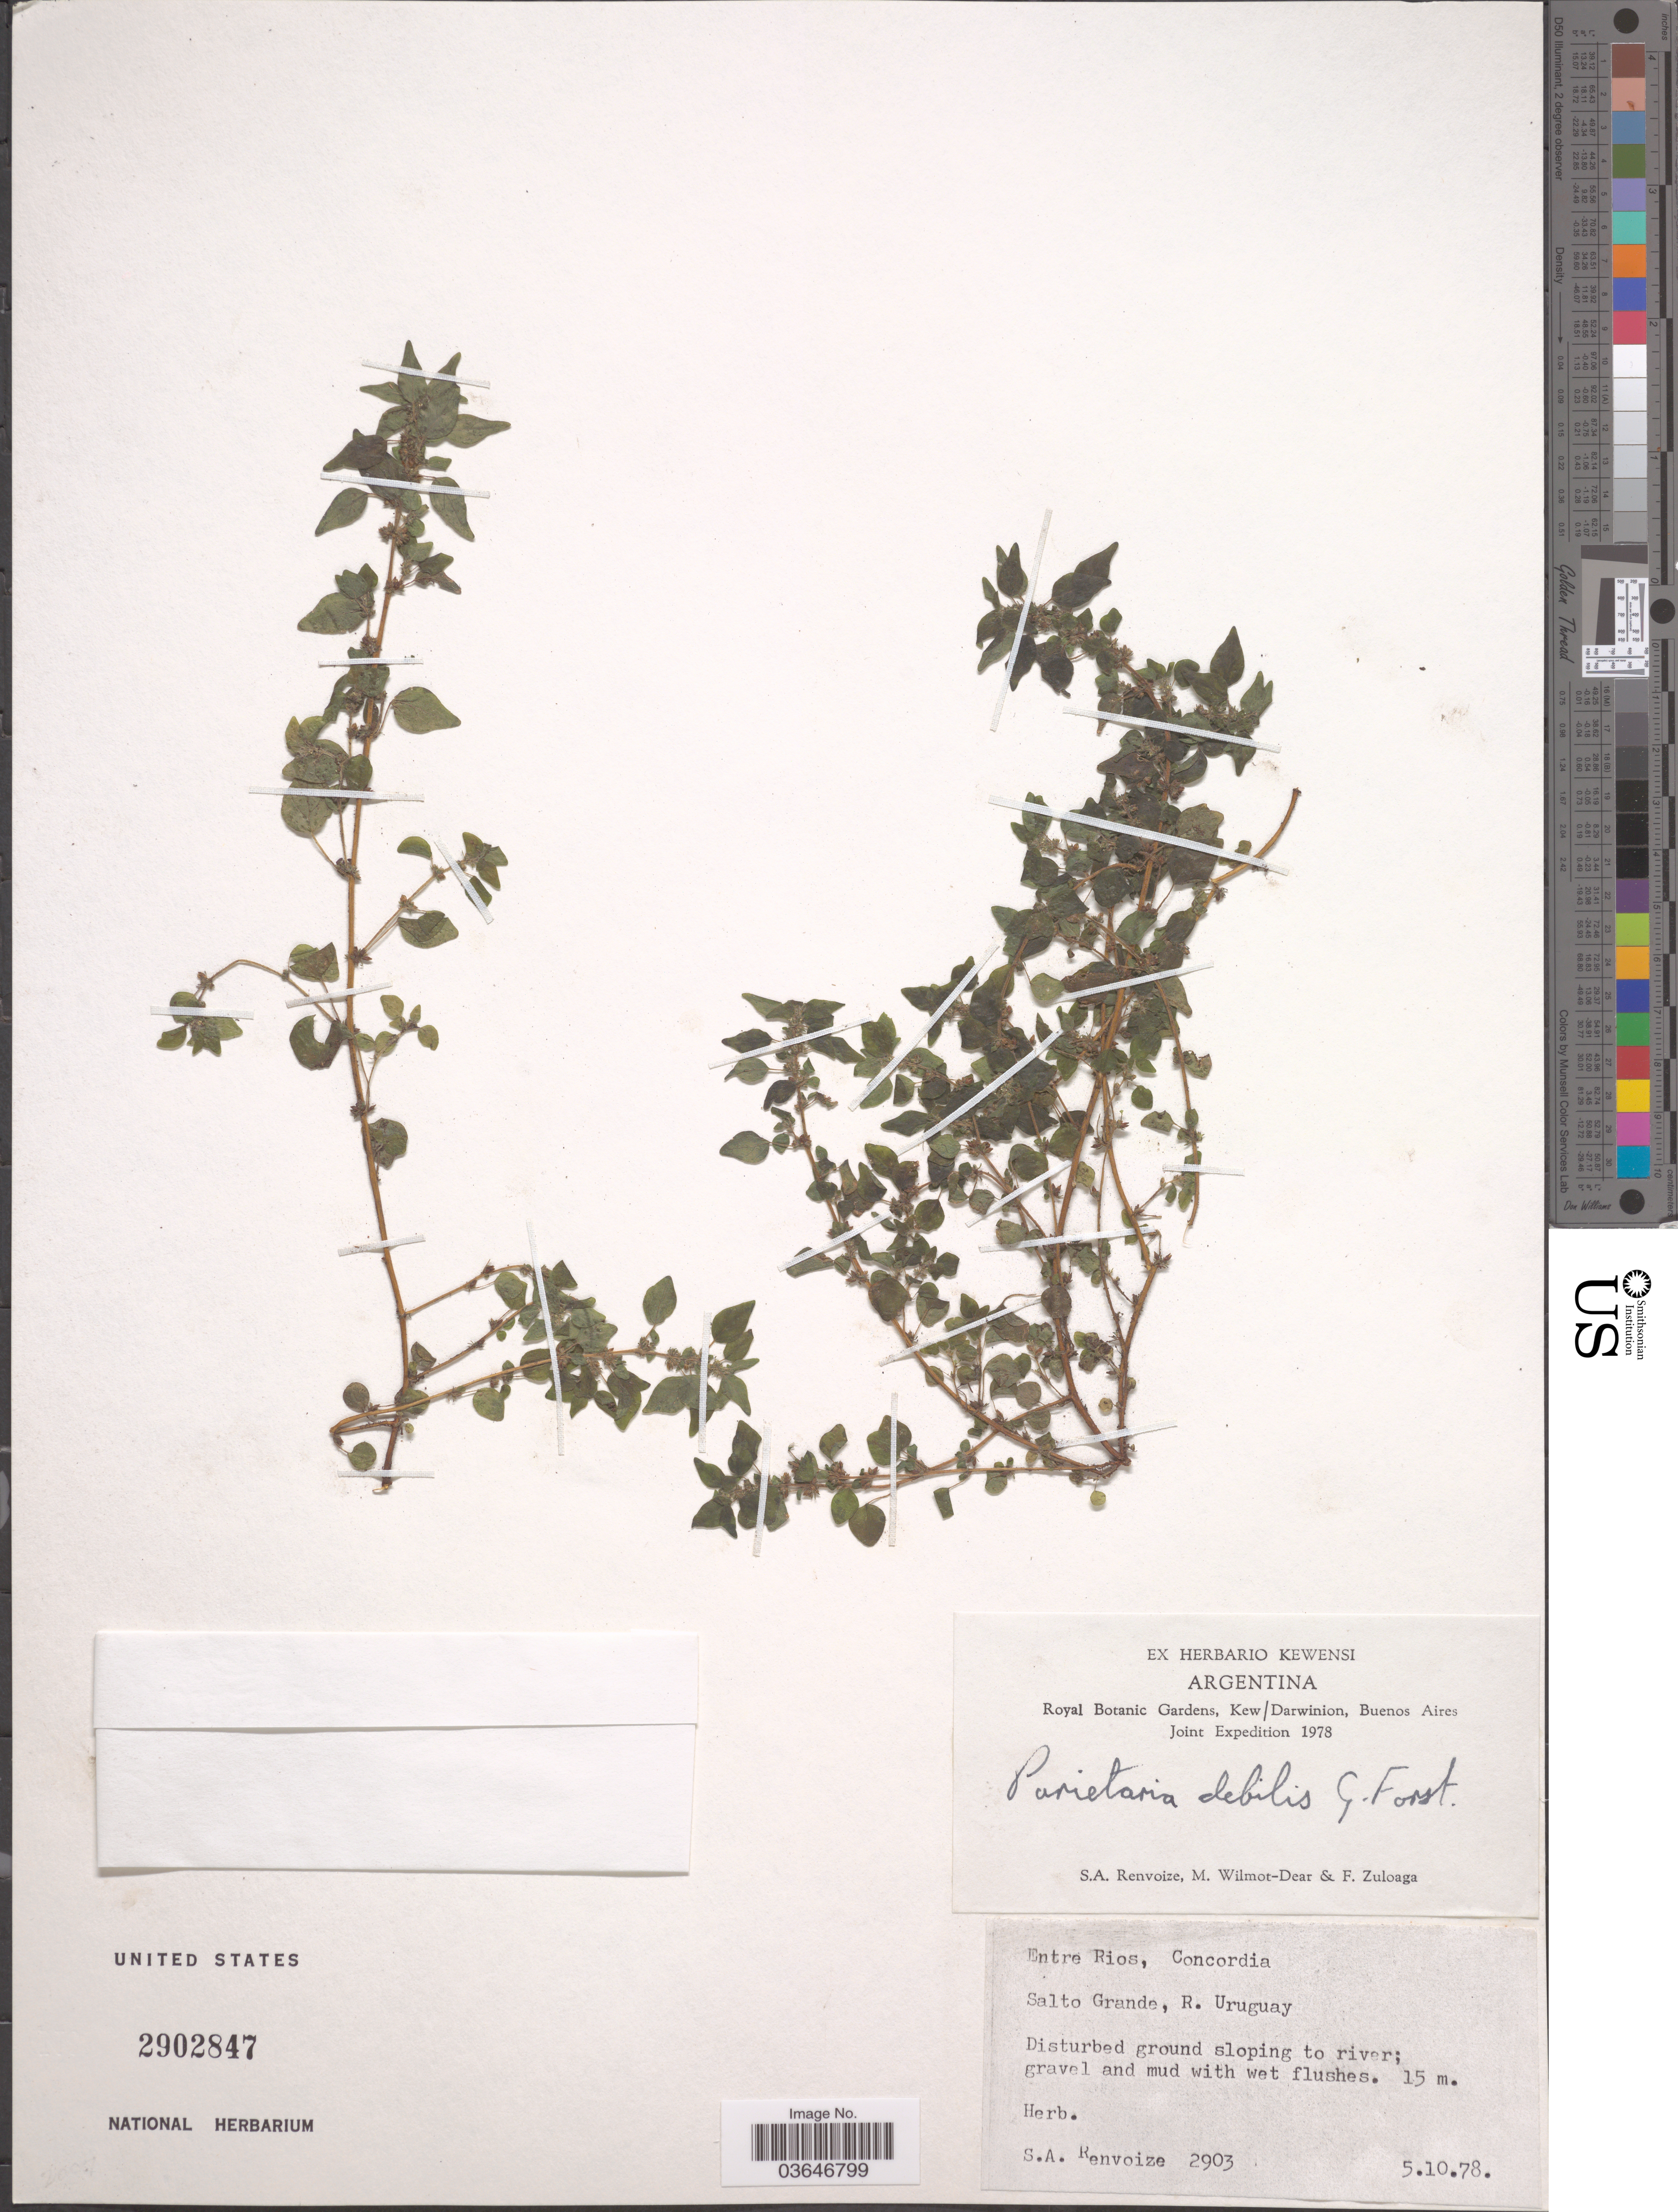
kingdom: Plantae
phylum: Tracheophyta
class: Magnoliopsida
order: Rosales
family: Urticaceae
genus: Parietaria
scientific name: Parietaria debilis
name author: G. Forst.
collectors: S. A. Renvoize, M. Wilmot-Dear & F. Zuloaga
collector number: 2903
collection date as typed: Transcribed d/m/y: 5/10/78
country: Argentina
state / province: Entre Rios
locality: Concordia. Salto Grande, R. Uruguay.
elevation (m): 15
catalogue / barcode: US 2902847